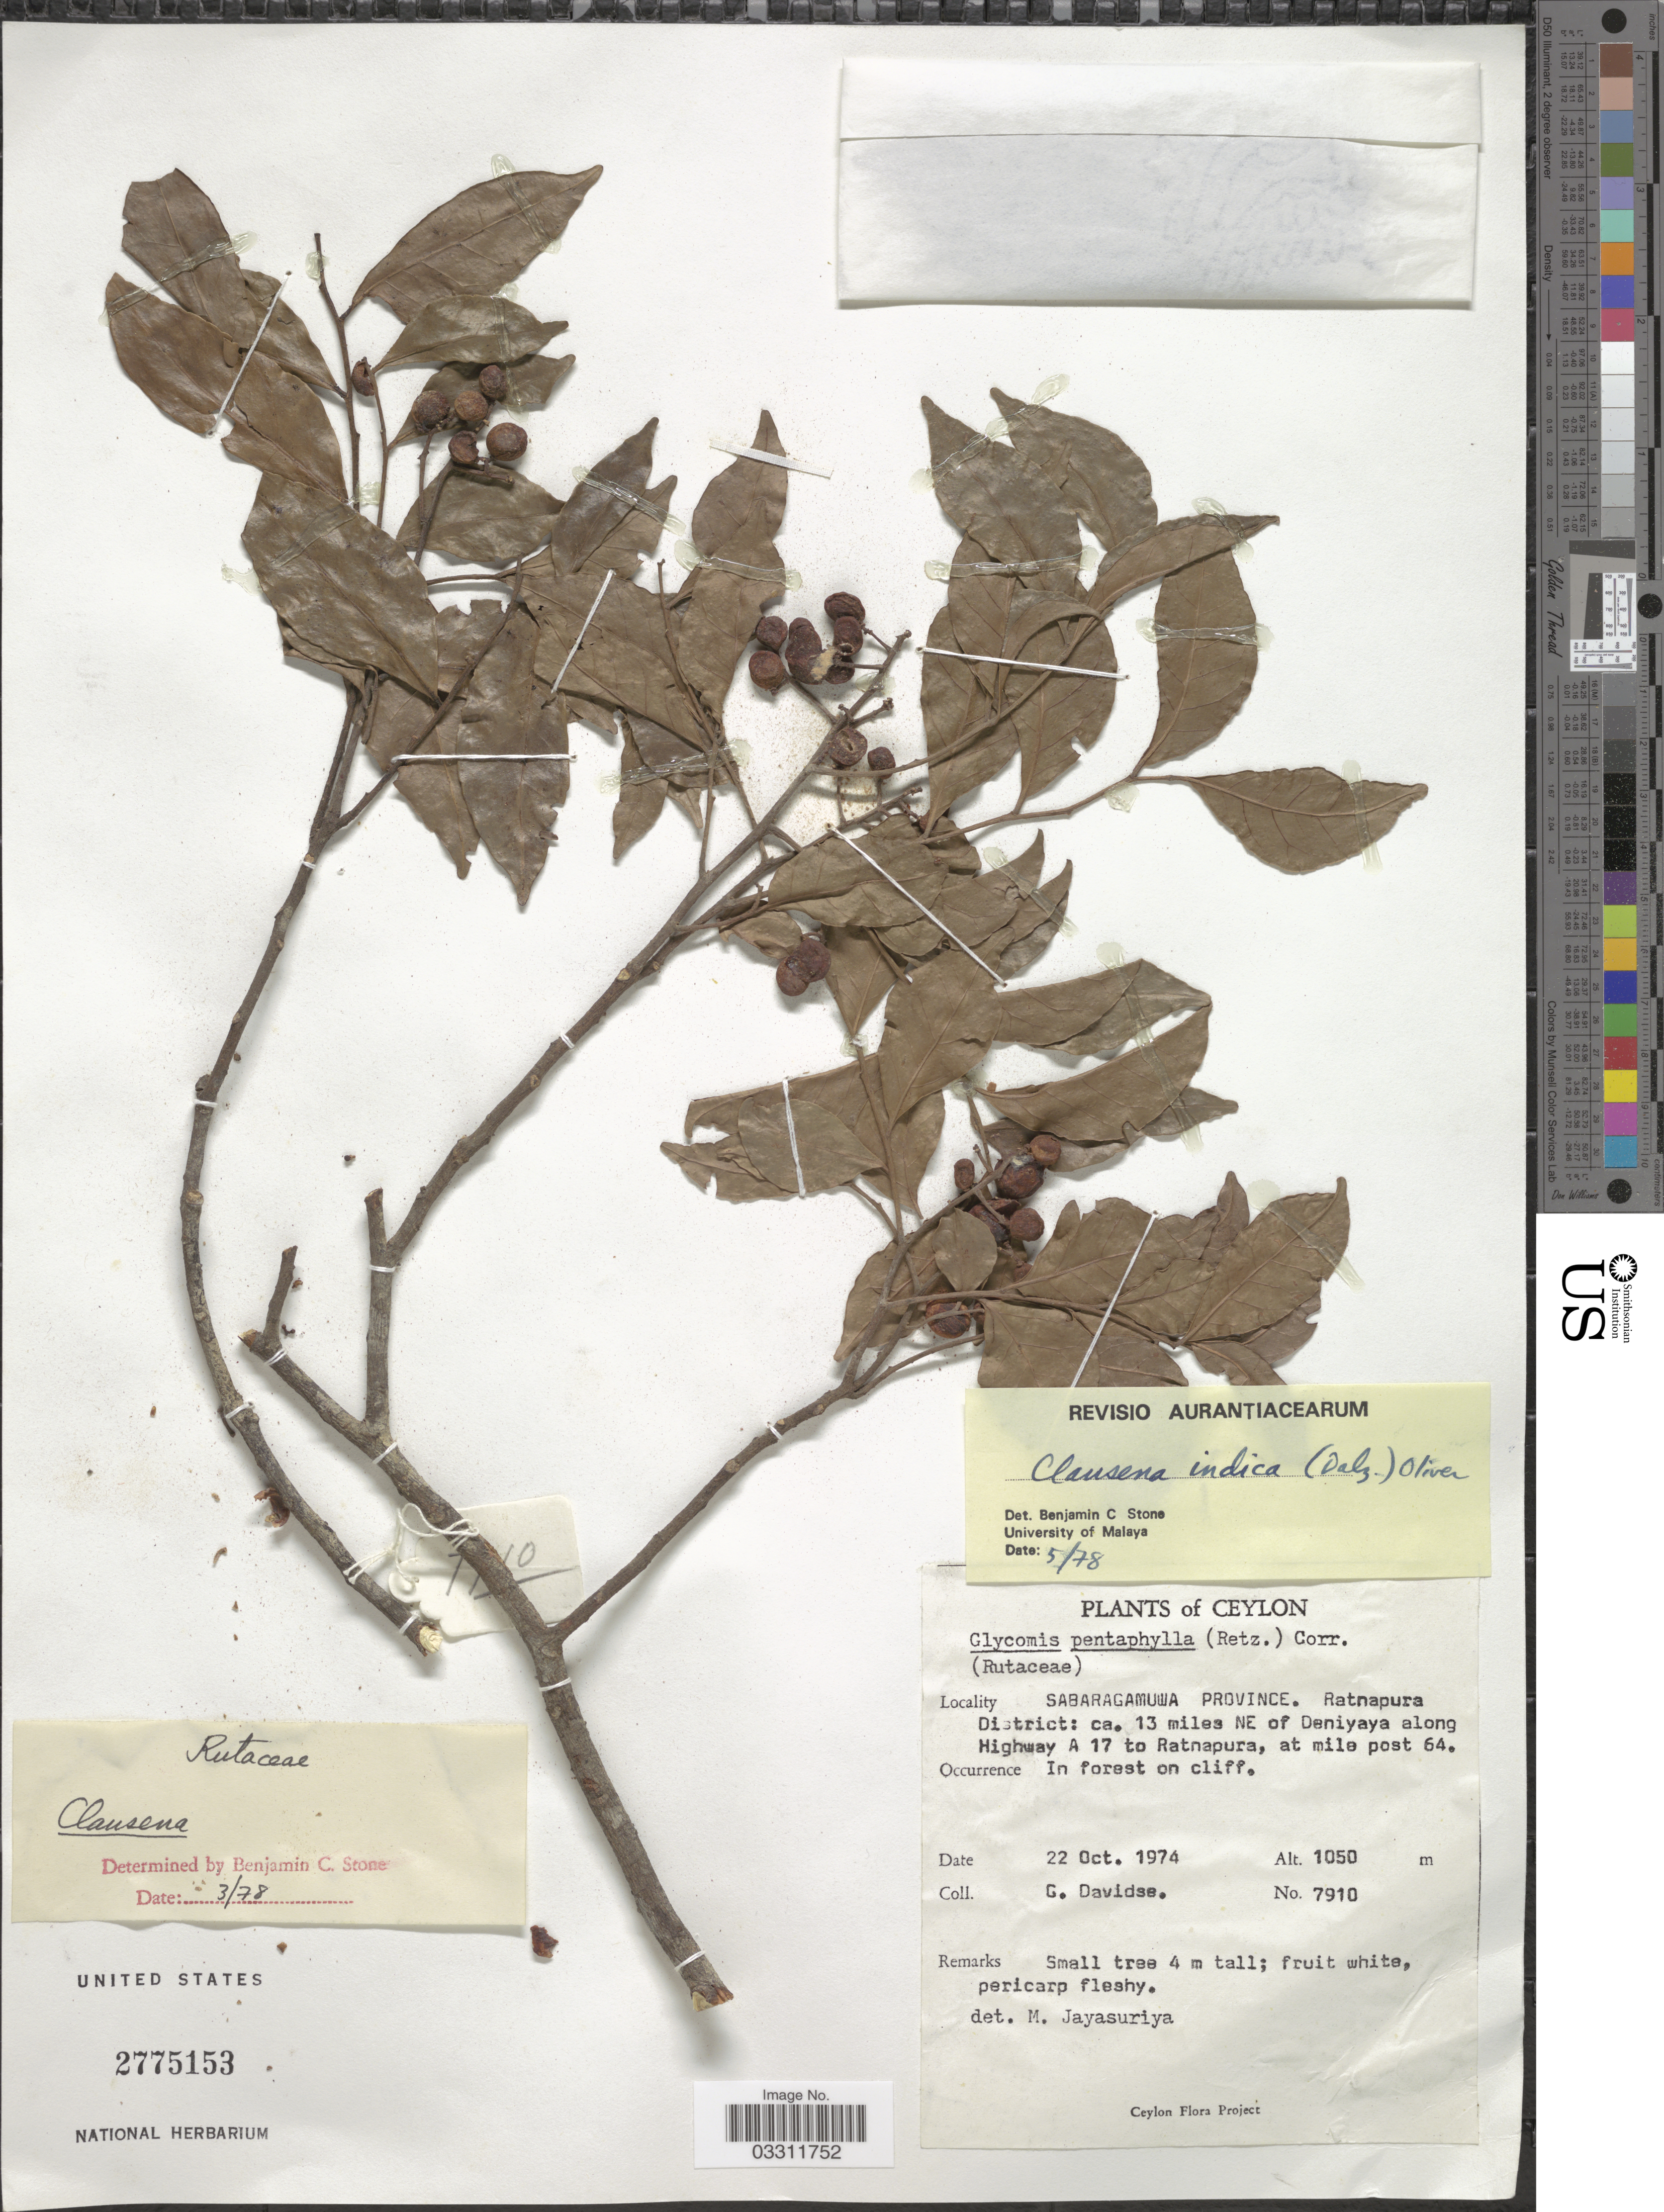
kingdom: Plantae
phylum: Tracheophyta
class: Magnoliopsida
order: Sapindales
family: Rutaceae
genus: Clausena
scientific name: Clausena indica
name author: (Dalzell) Oliv.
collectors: G. Davidse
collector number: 7910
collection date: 1974-10-22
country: Sri Lanka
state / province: Sabaragamuwa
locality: Ceylon. Ratnapura District: ca. 13 miles NE of Deniyaya along Highway A 17 to Ratnapura, at mile post 64.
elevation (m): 1050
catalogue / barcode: US 2775153